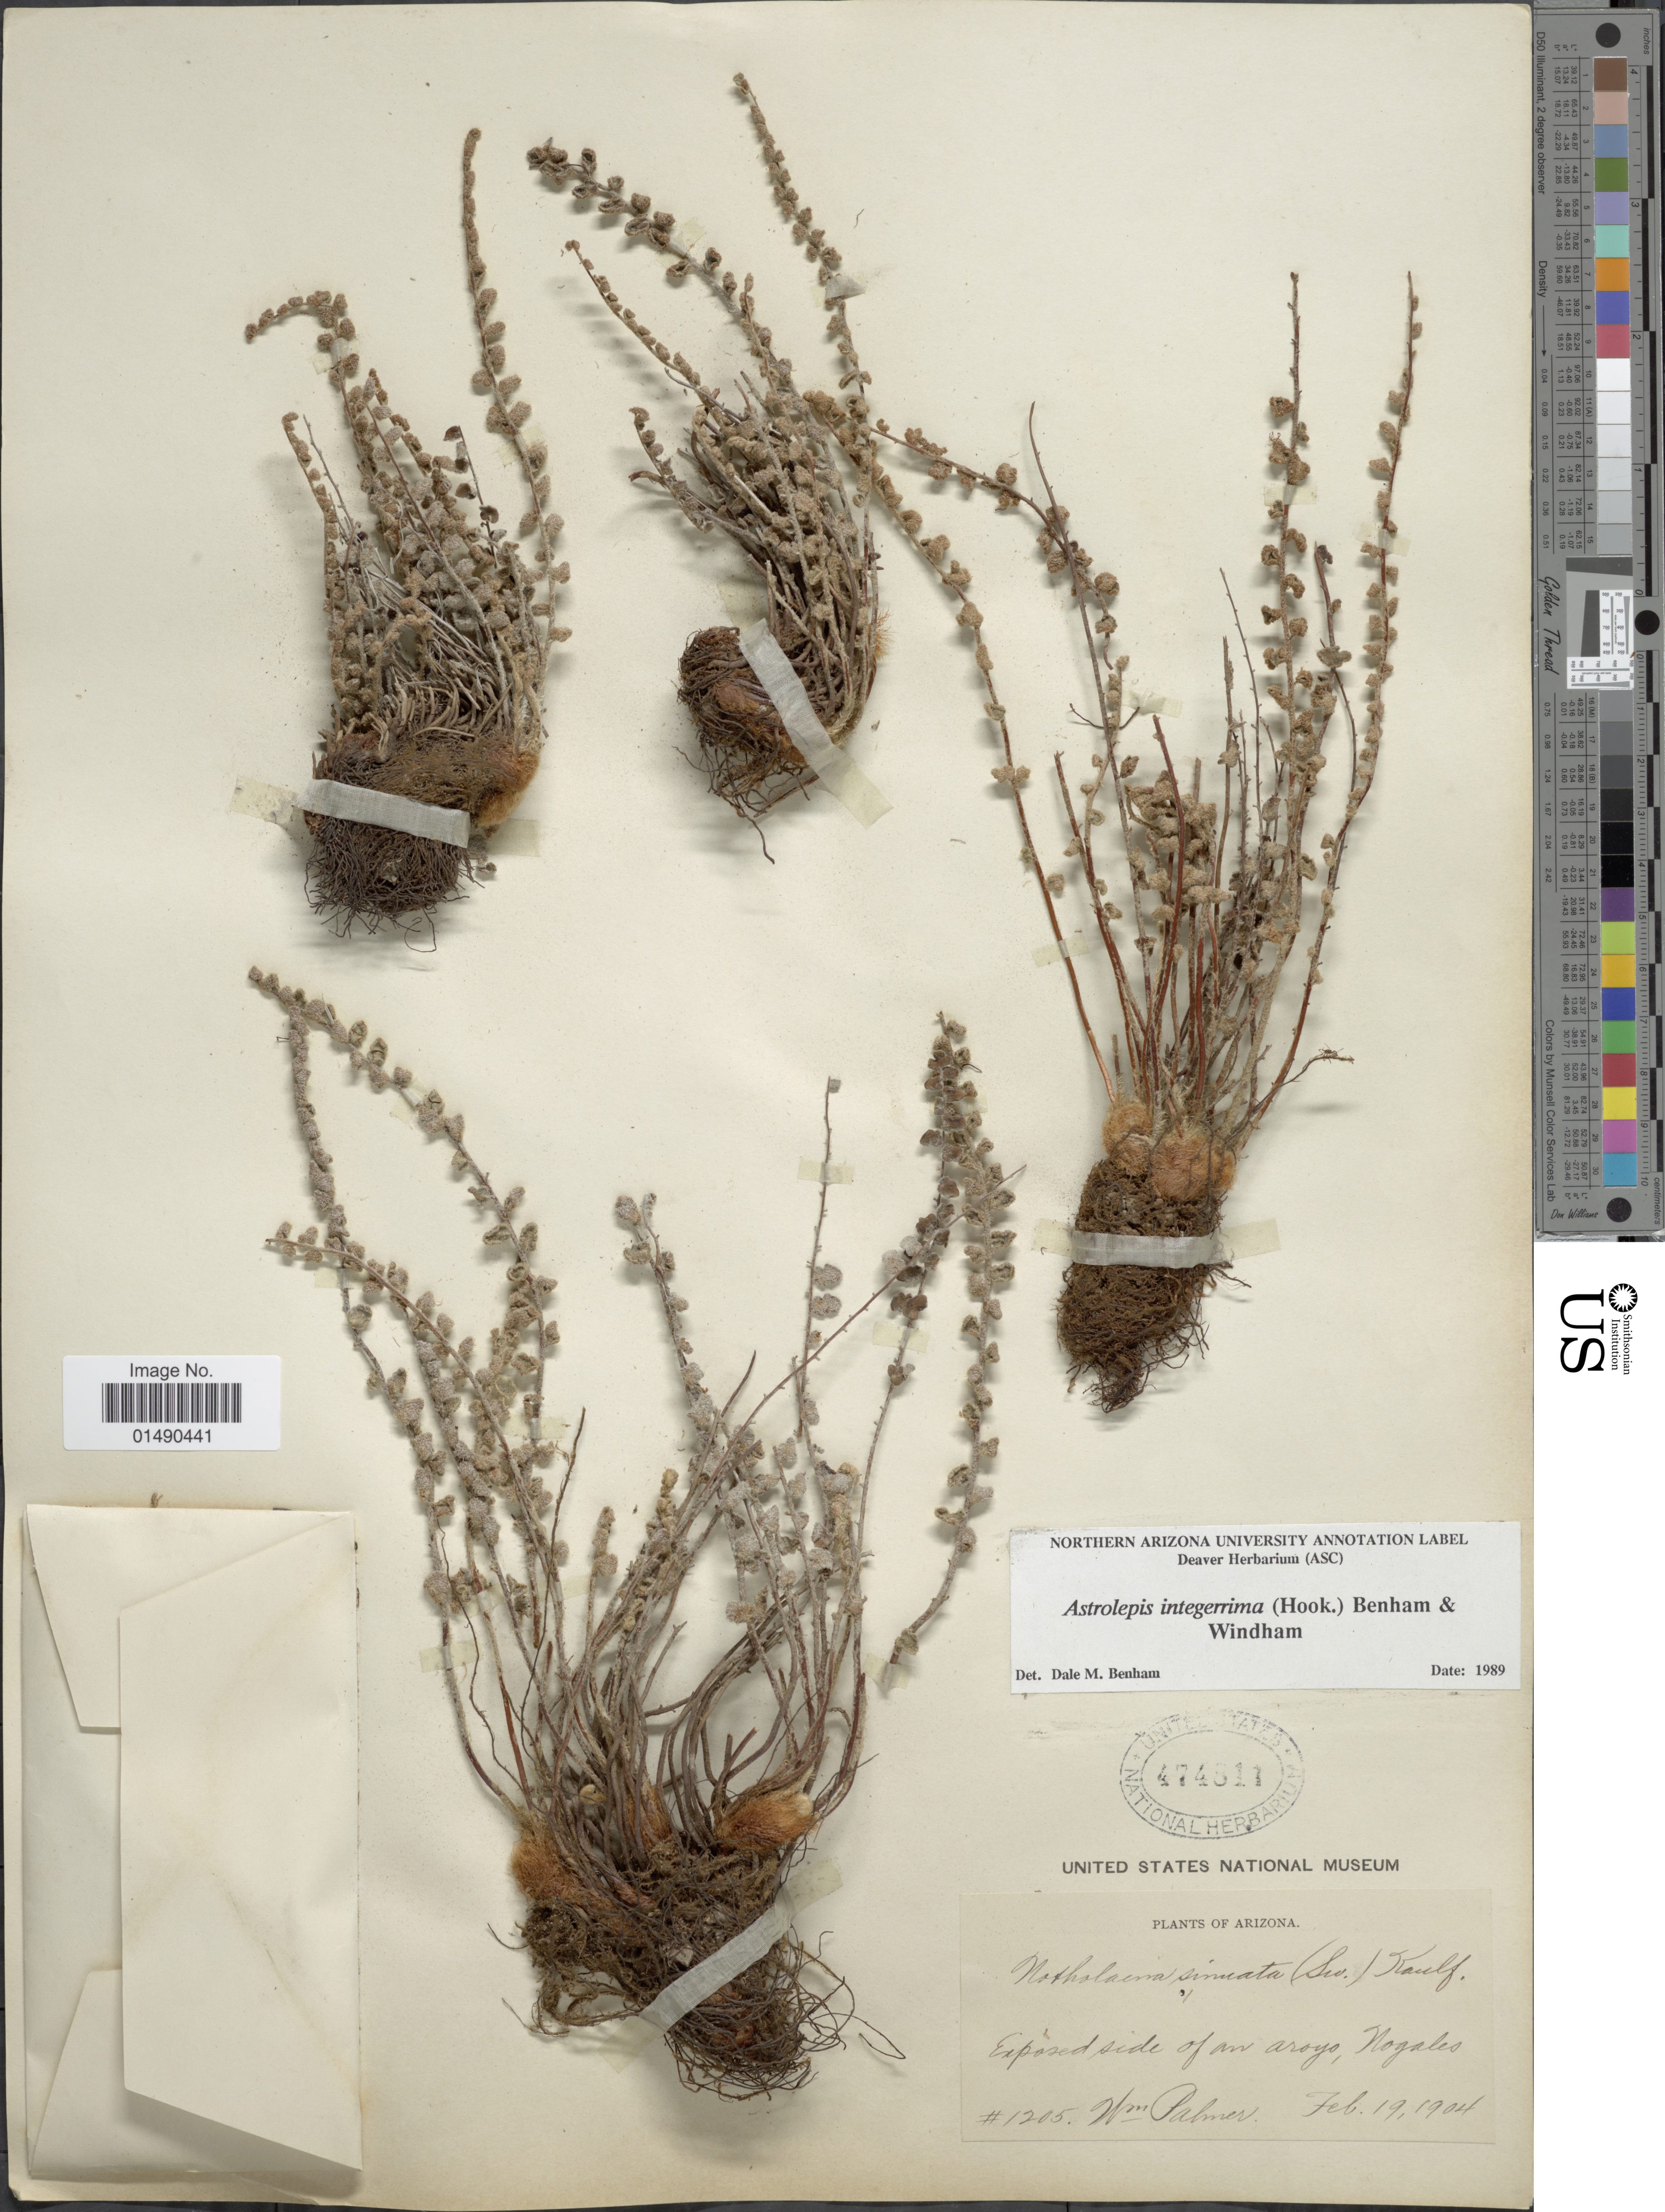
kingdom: Plantae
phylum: Tracheophyta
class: Polypodiopsida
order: Polypodiales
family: Pteridaceae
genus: Astrolepis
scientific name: Astrolepis integerrima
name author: (Hook.) D.M. Benham & Windham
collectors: W. Palmer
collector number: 1205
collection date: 1904-02-19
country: United States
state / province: Arizona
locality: Exposed side of an aroyo, Nogales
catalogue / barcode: US 474811